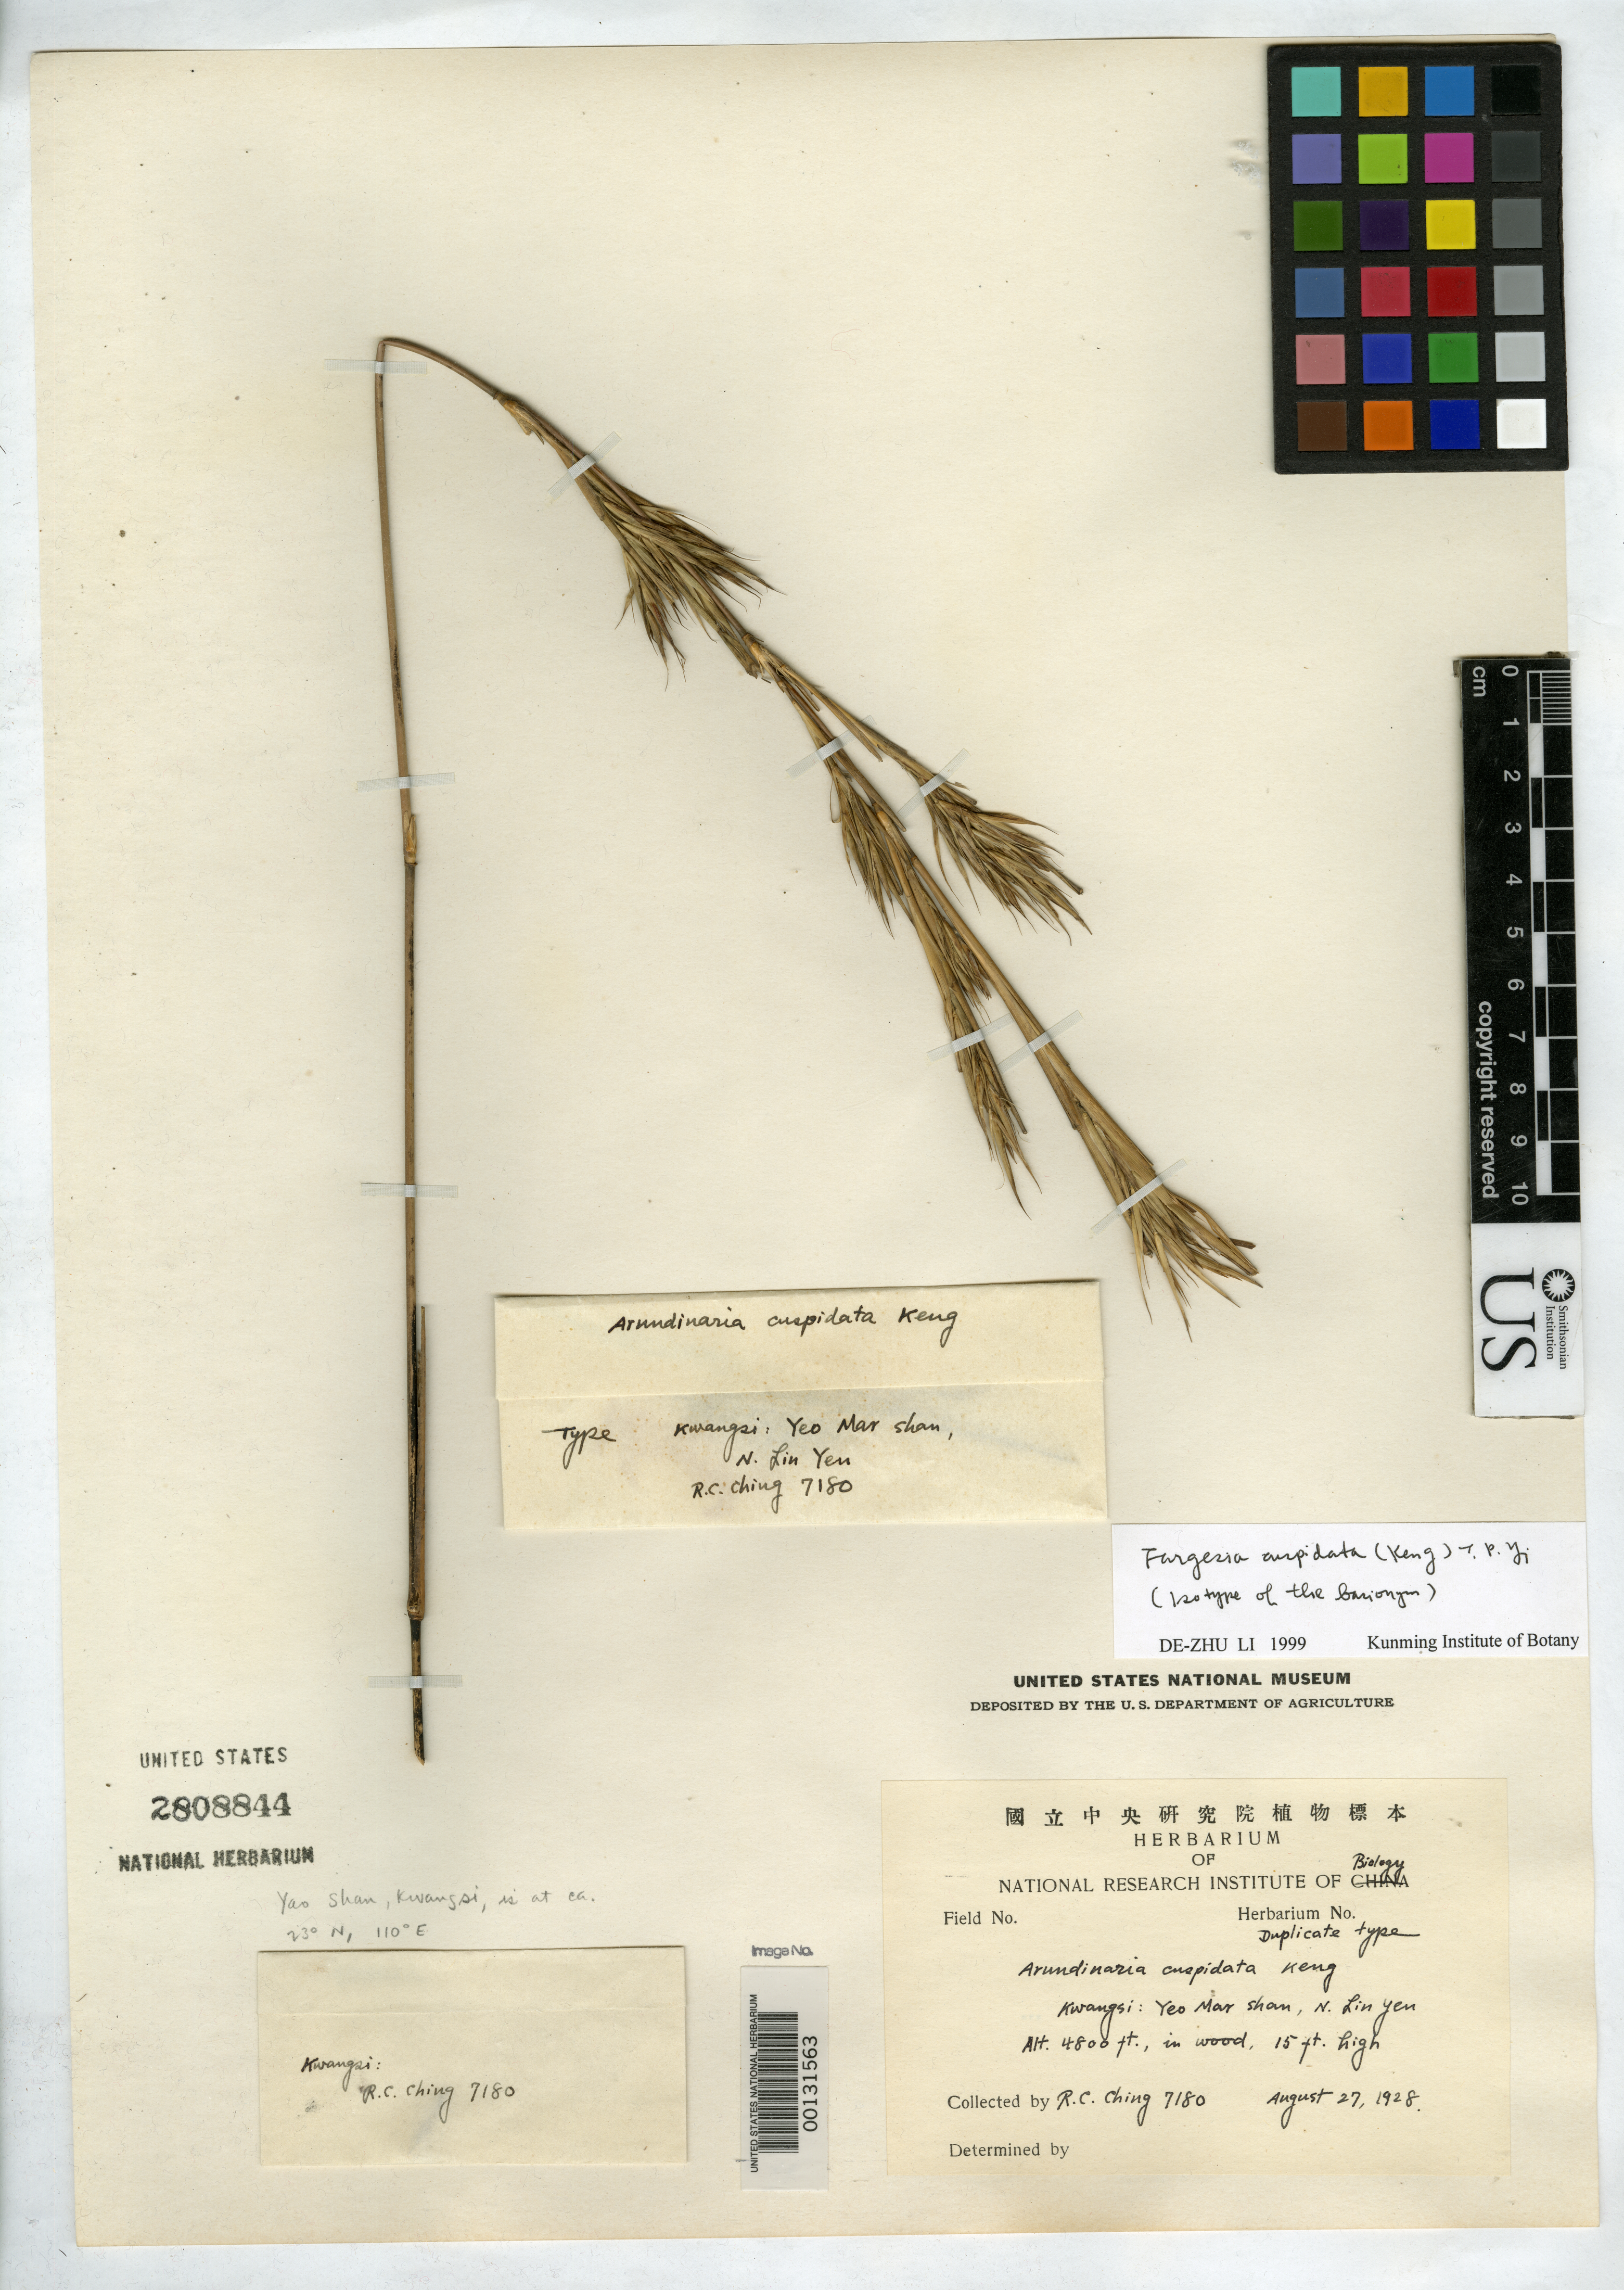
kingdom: Plantae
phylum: Tracheophyta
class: Liliopsida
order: Poales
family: Poaceae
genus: Arundinaria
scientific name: Arundinaria cuspidata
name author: Keng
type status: Isotype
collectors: R. C. Ching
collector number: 7180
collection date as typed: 27 Aug 1928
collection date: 1928-08-27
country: China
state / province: Guangxi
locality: Yeo Mar Shan, N. Lin Yen.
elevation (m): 1463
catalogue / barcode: US 2808844